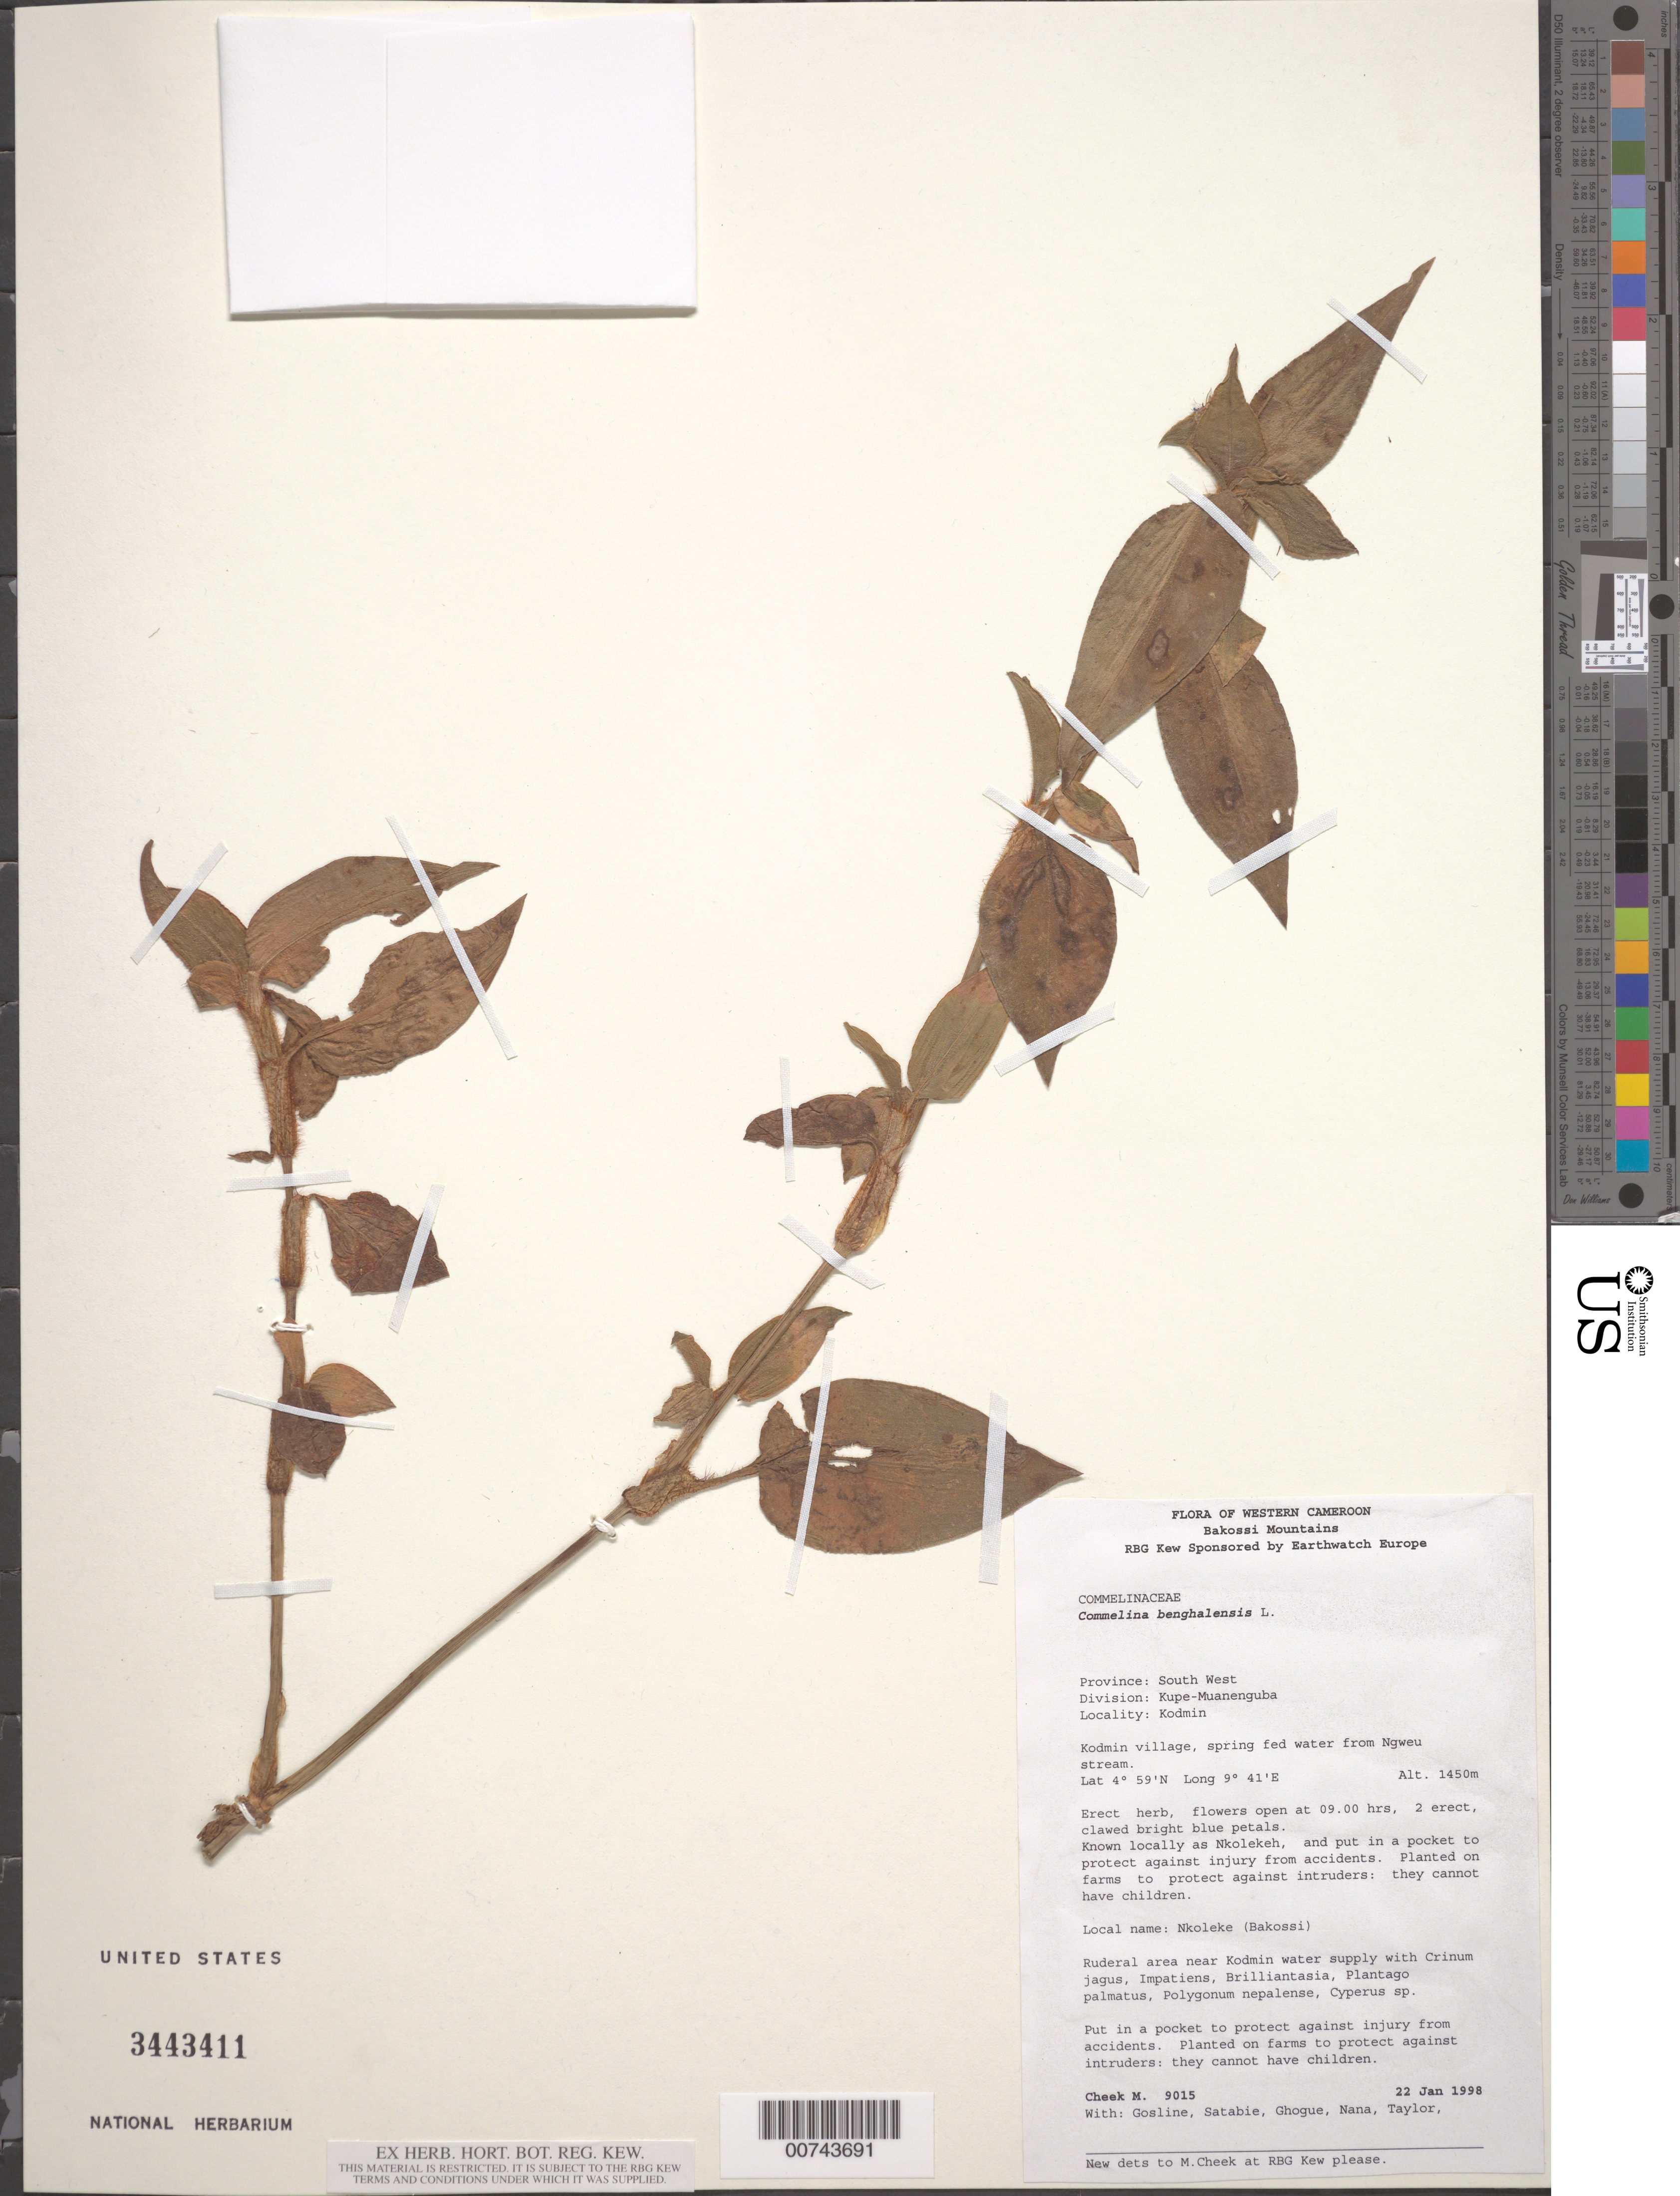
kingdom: Plantae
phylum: Tracheophyta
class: Liliopsida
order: Commelinales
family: Commelinaceae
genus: Commelina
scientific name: Commelina benghalensis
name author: L.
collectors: M. Cheek, S. Gosline, B. Satabie, -- Ghogue, -- Taylor & F. Nana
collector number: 9015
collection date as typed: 22 Jan 1998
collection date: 1998-01-22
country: Cameroon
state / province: Sud-Ouest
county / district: Kupe-Muanenguba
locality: Kodmin village, Bakossi Mountains.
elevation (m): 1450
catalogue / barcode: US 3443411